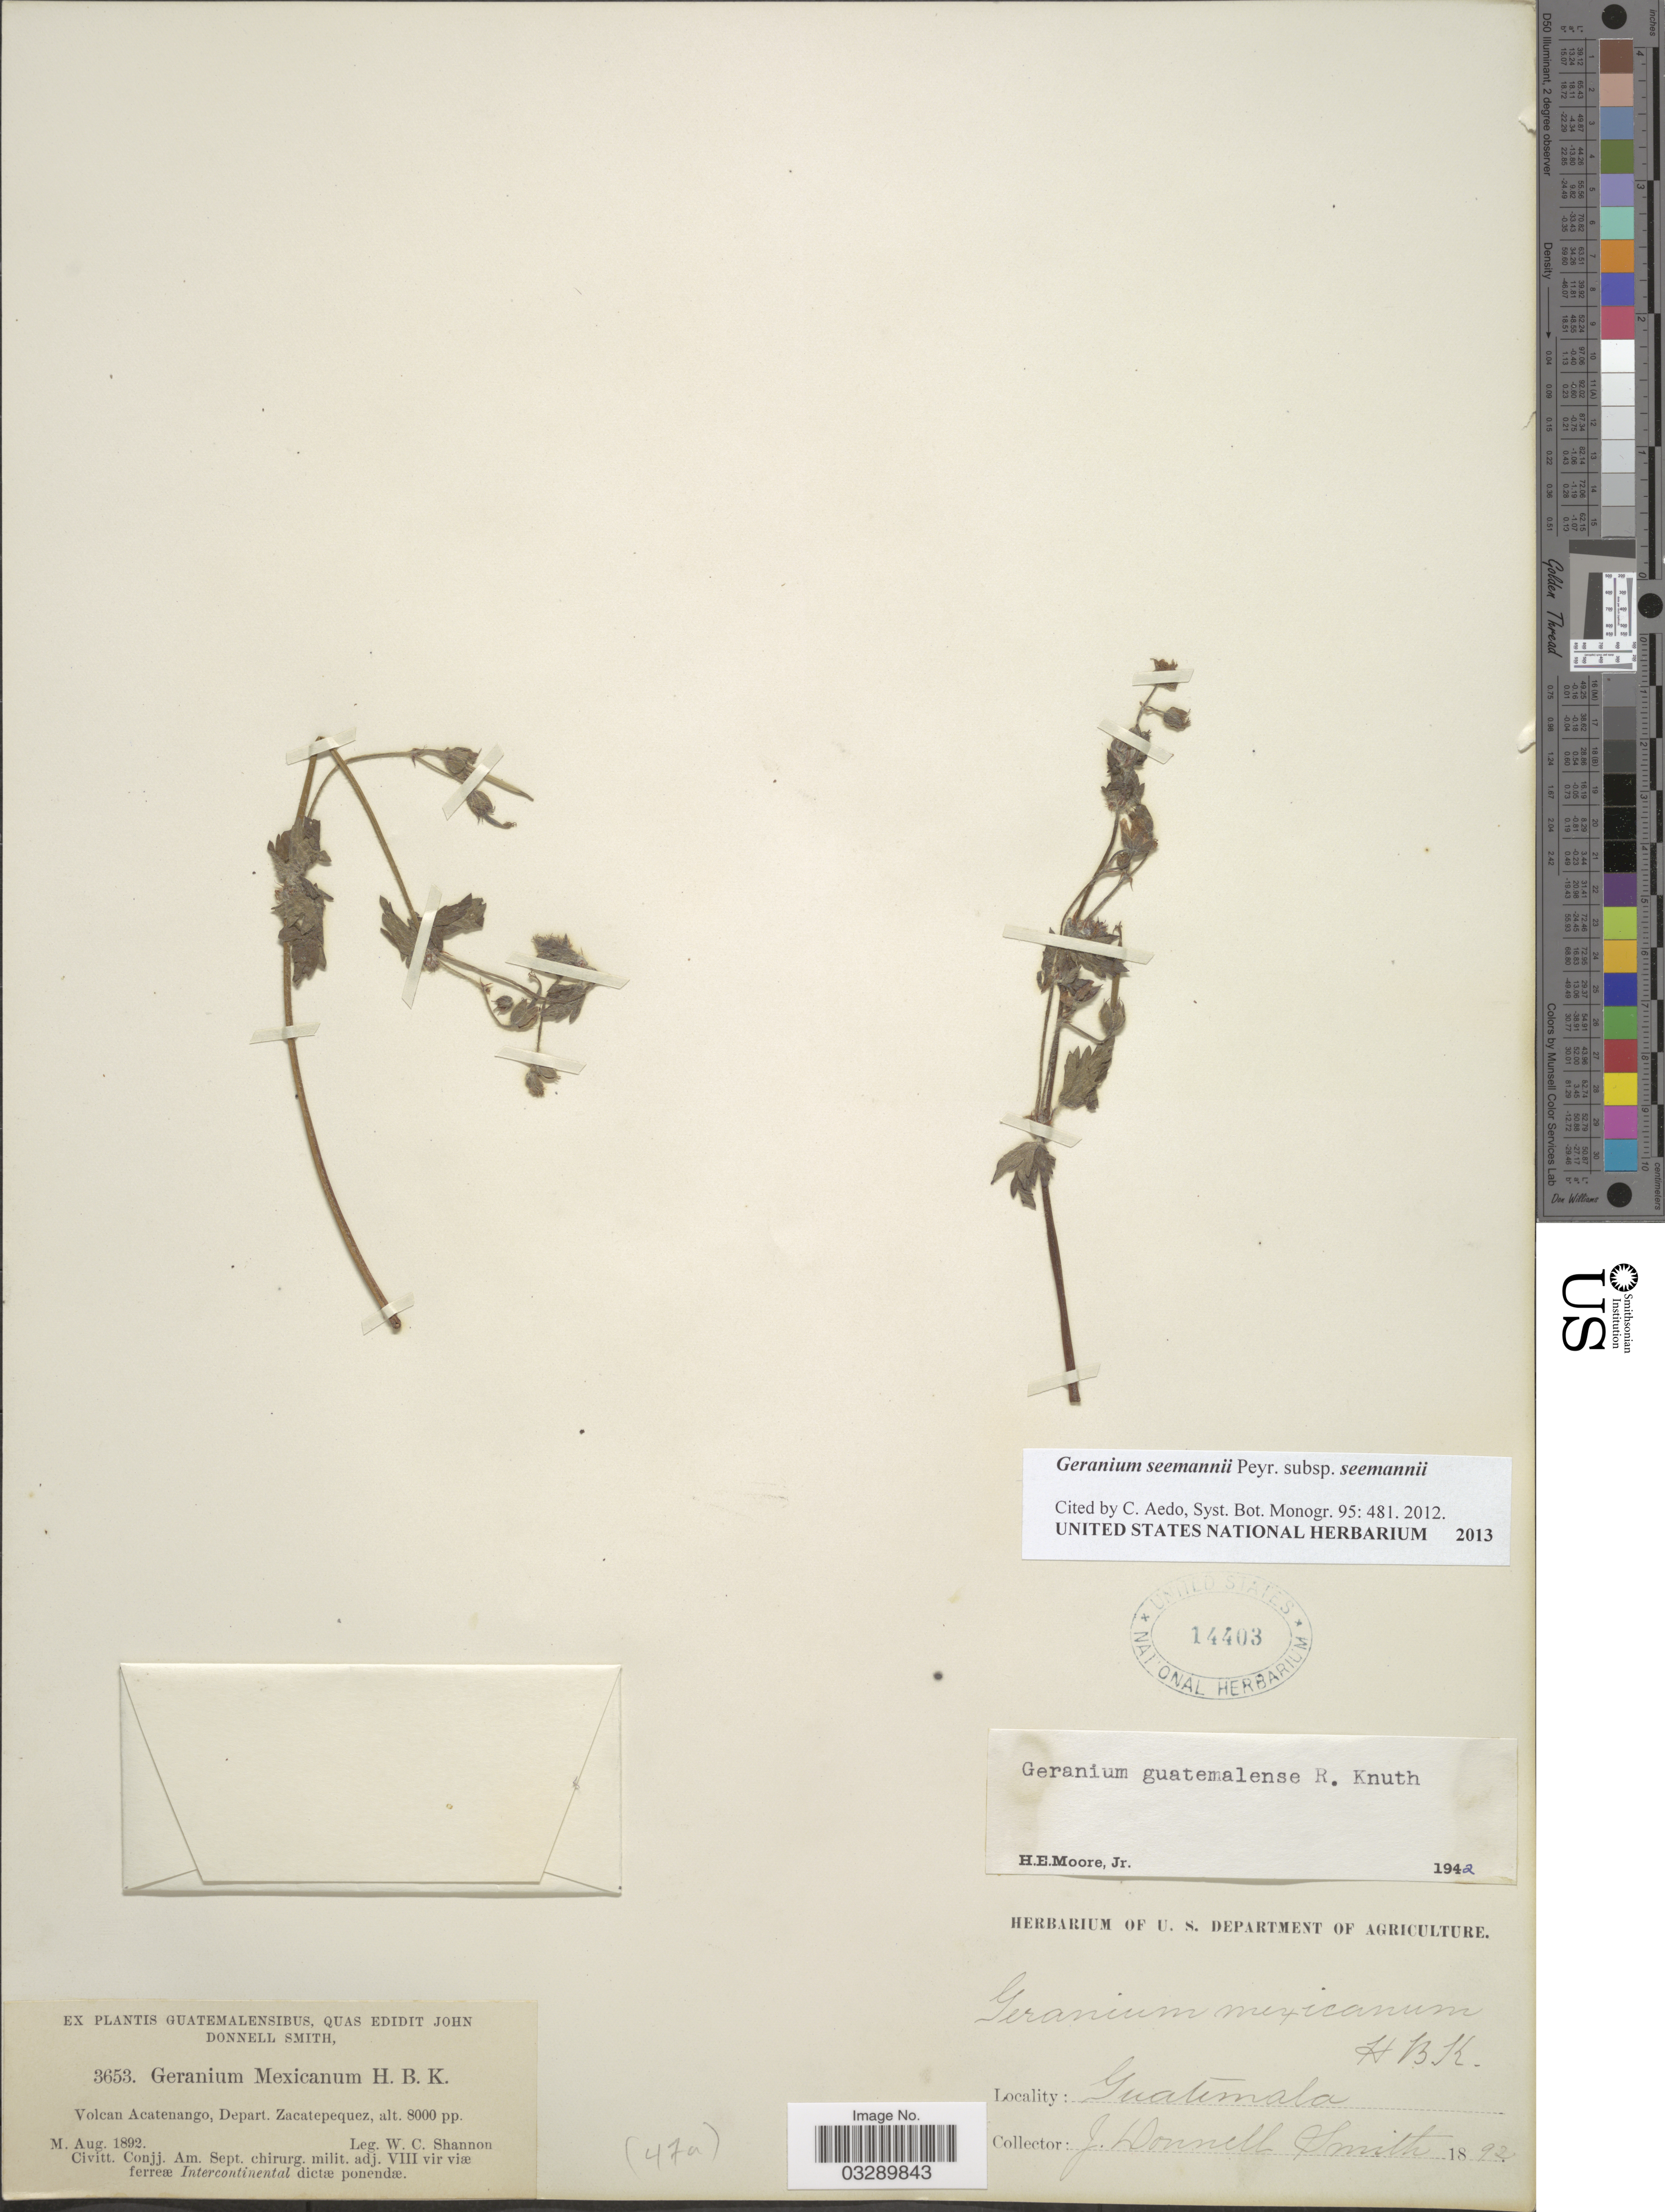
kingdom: Plantae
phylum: Tracheophyta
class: Magnoliopsida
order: Geraniales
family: Geraniaceae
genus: Geranium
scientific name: Geranium seemannii subsp. seemannii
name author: Peyr.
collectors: J. Donnell Smith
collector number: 3653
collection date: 1892-08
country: Guatemala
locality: Volcan Acatenango, Depart. Zacatepequez.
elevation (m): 2438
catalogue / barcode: US 14403